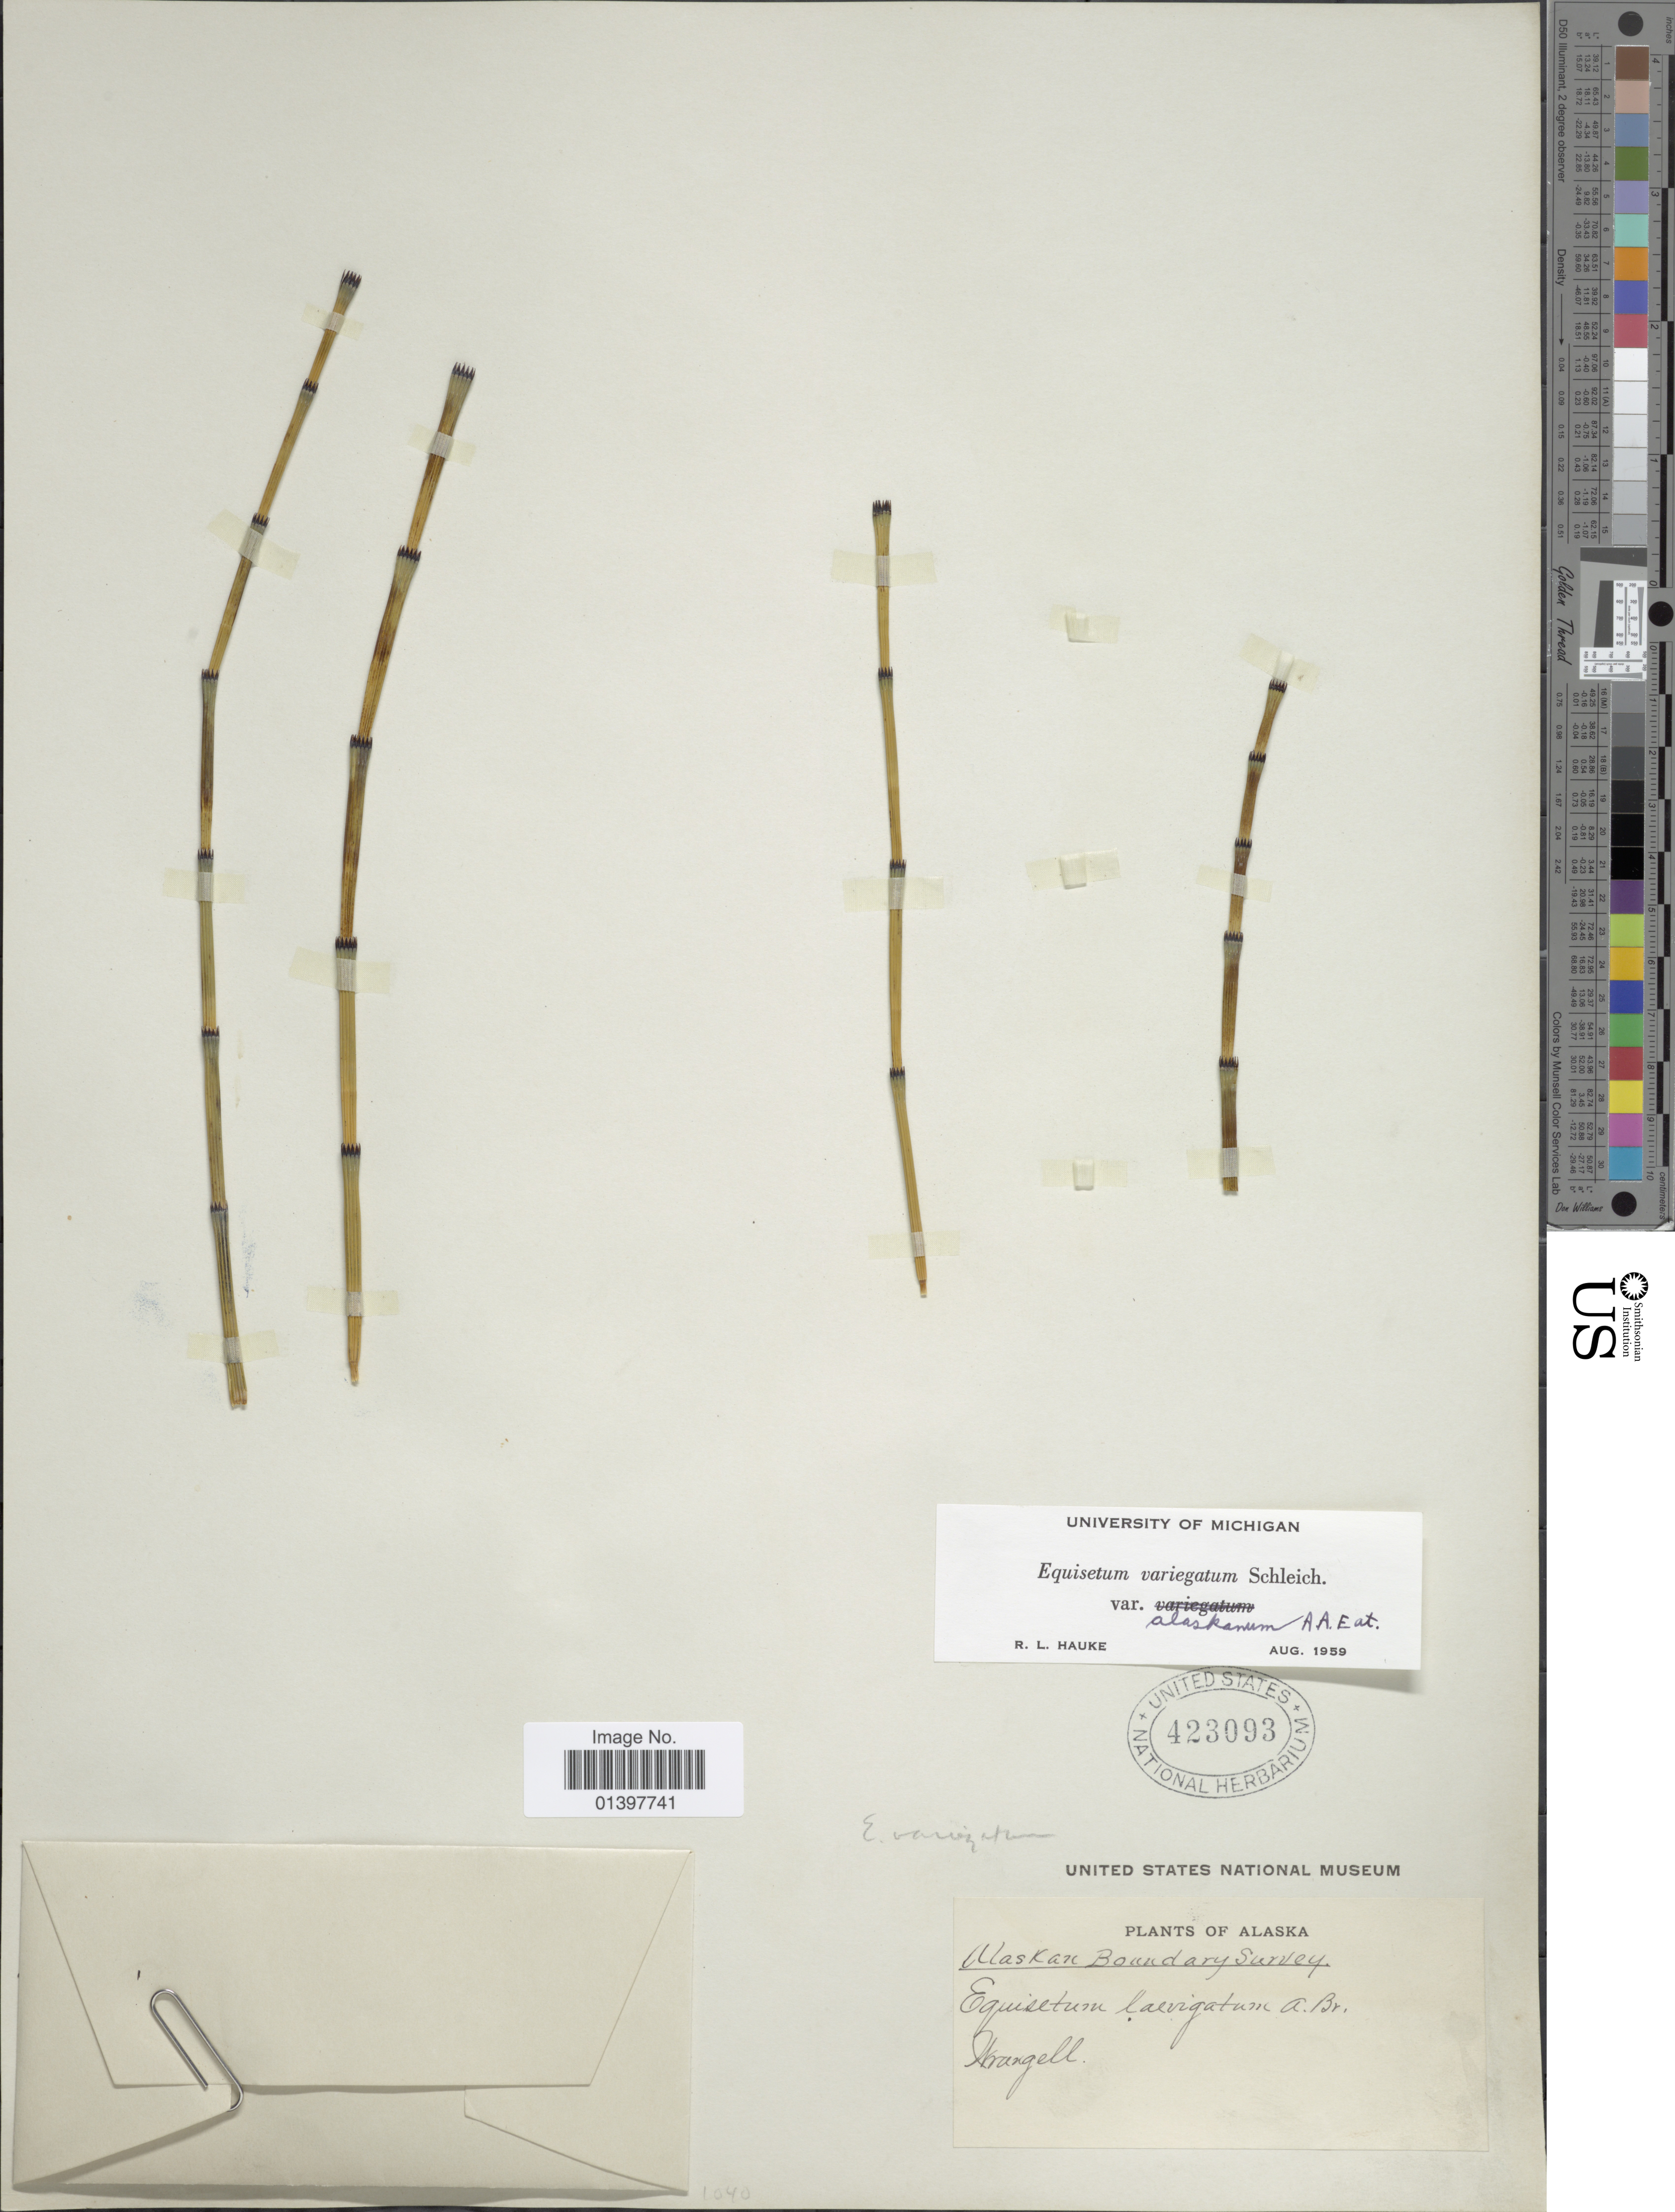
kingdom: Plantae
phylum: Tracheophyta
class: Polypodiopsida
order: Equisetales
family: Equisetaceae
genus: Equisetum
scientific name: Equisetum variegatum var. alaskanum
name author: A.A. Eaton ex Trel. in Harriman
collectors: Wrangell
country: United States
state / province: Alaska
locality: Wrangell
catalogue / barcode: US 423093